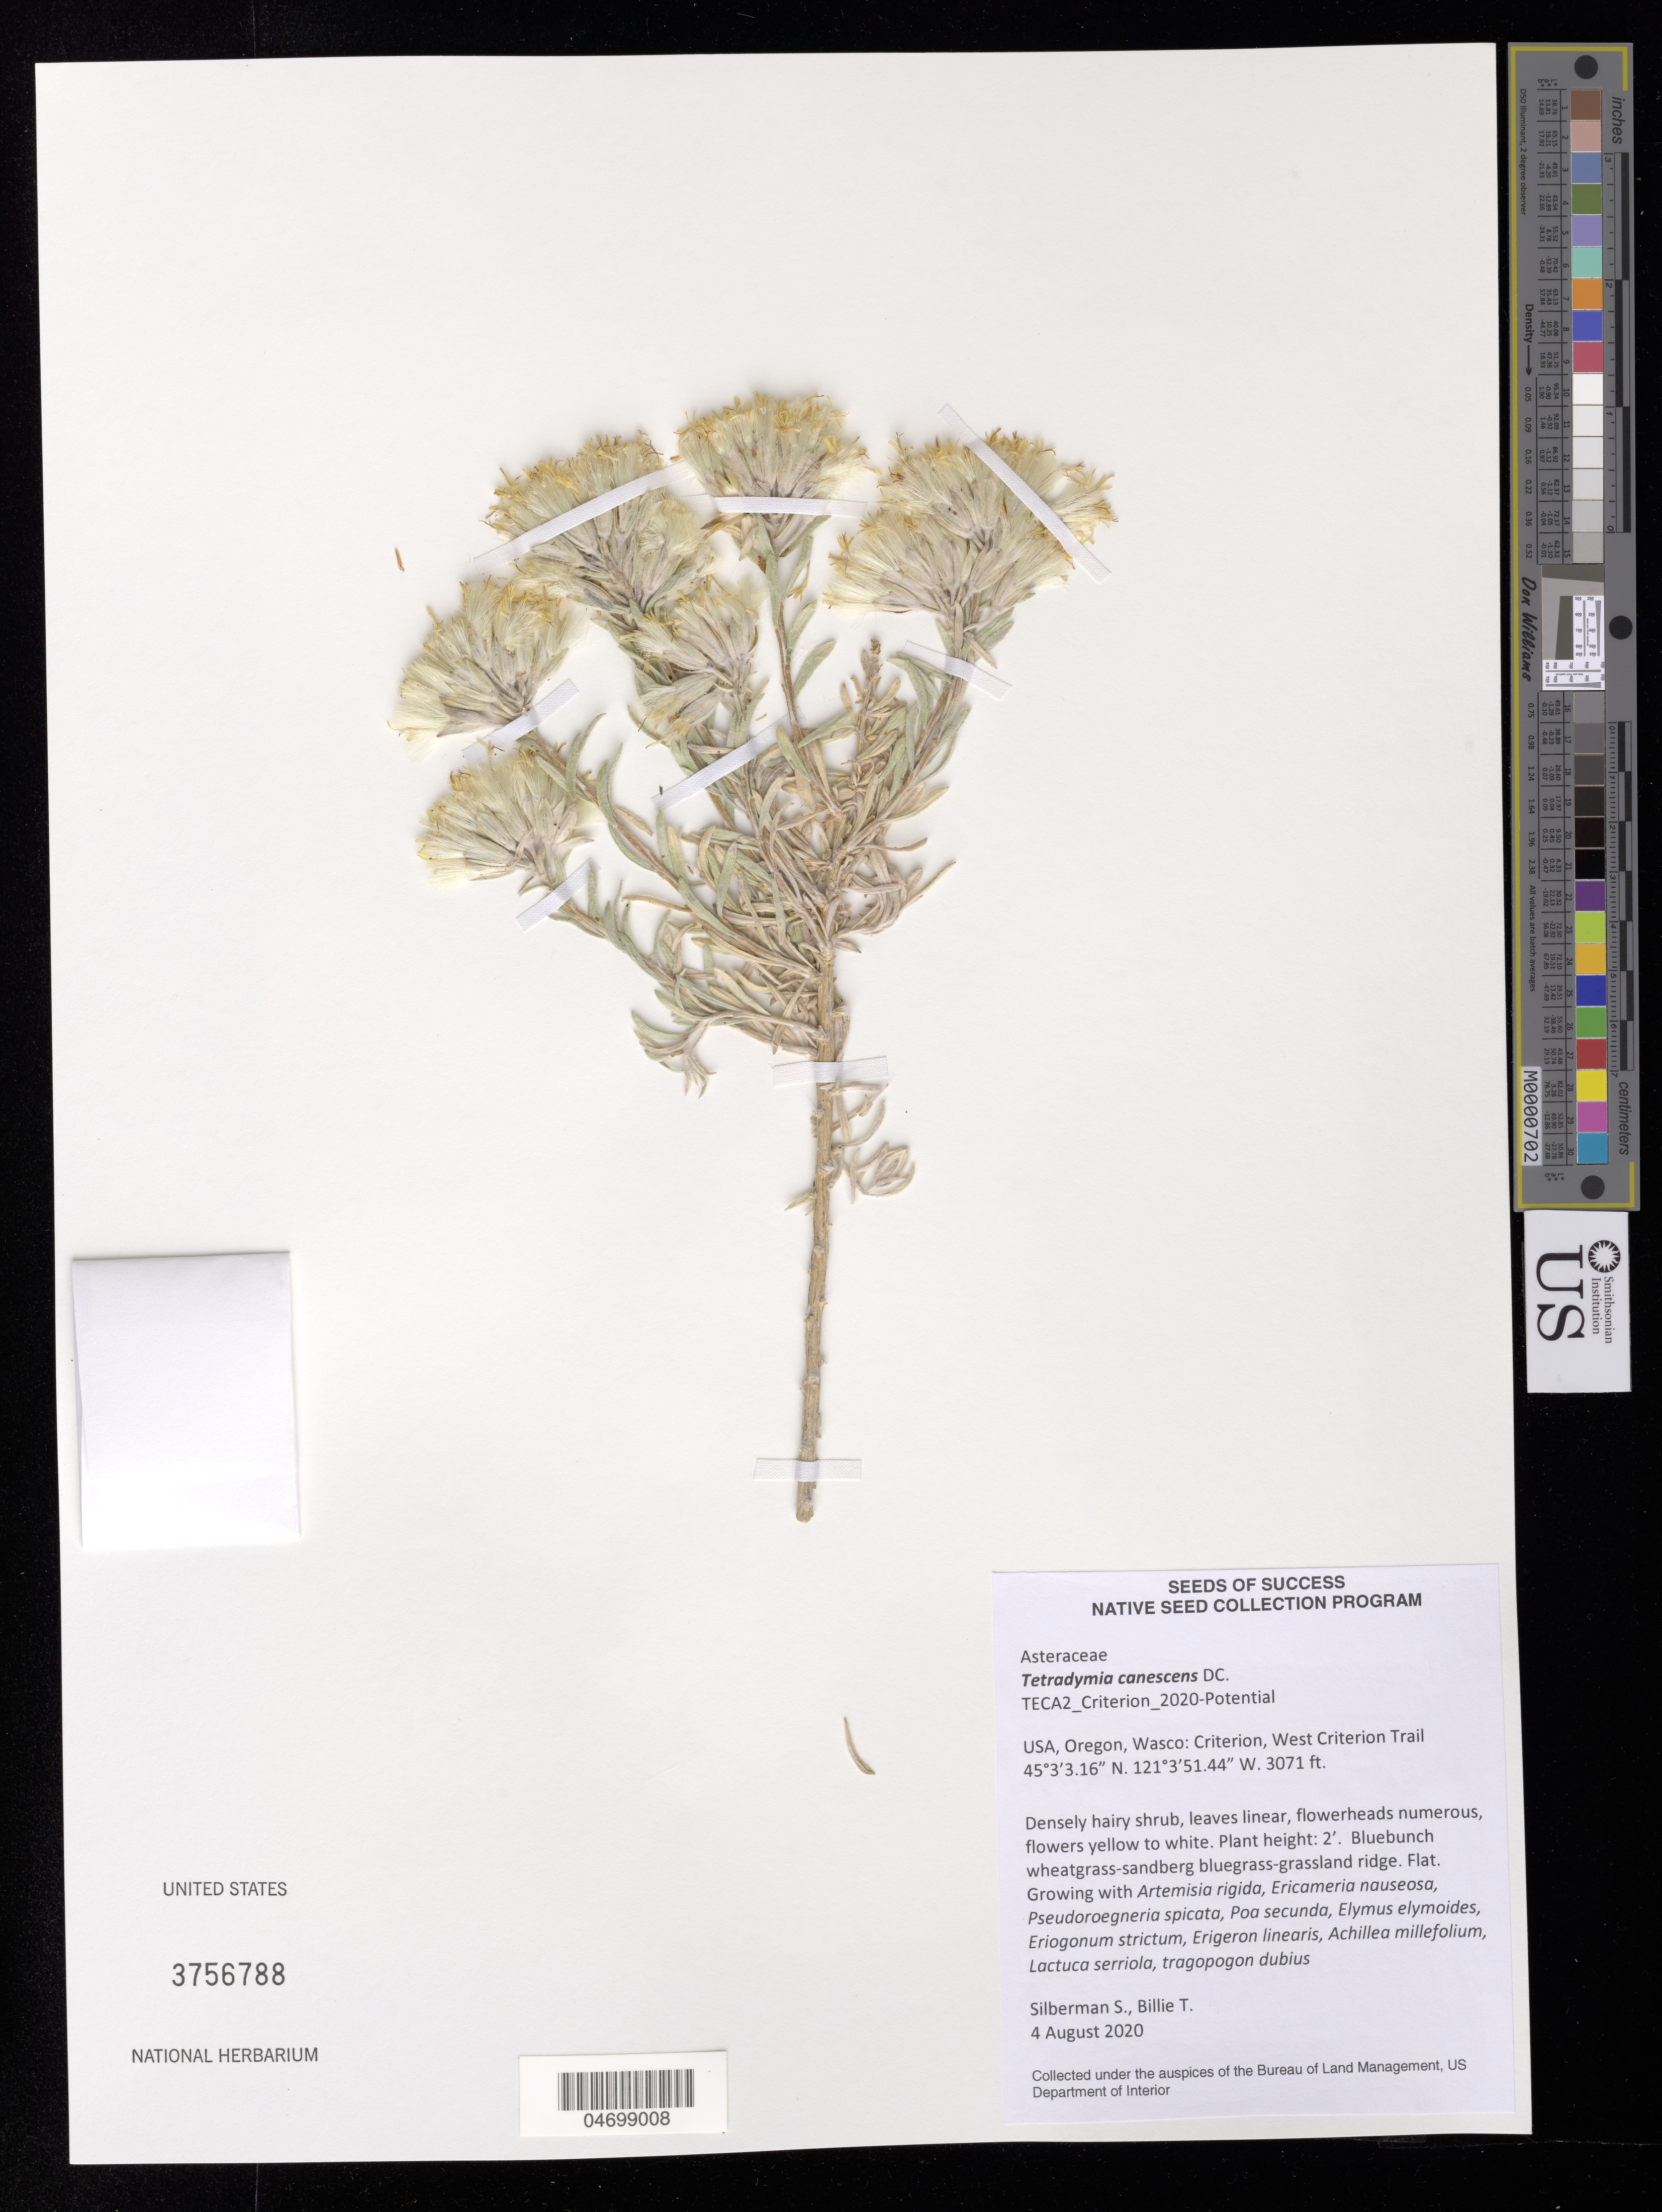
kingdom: Plantae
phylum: Tracheophyta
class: Magnoliopsida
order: Asterales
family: Asteraceae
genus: Tetradymia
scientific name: Tetradymia canescens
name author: DC.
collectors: S. Silberman & T. Billie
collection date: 2020-08-04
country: United States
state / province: Oregon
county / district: Wasco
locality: Criterion, West Criterion Trail.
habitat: Bluebunch wheatgrass- sandberg bluegrass-grassland ridge. Flat. With Artemisia rigida, Poa secunda, Erigeron linearis, etc.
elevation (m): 936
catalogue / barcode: US 3756788